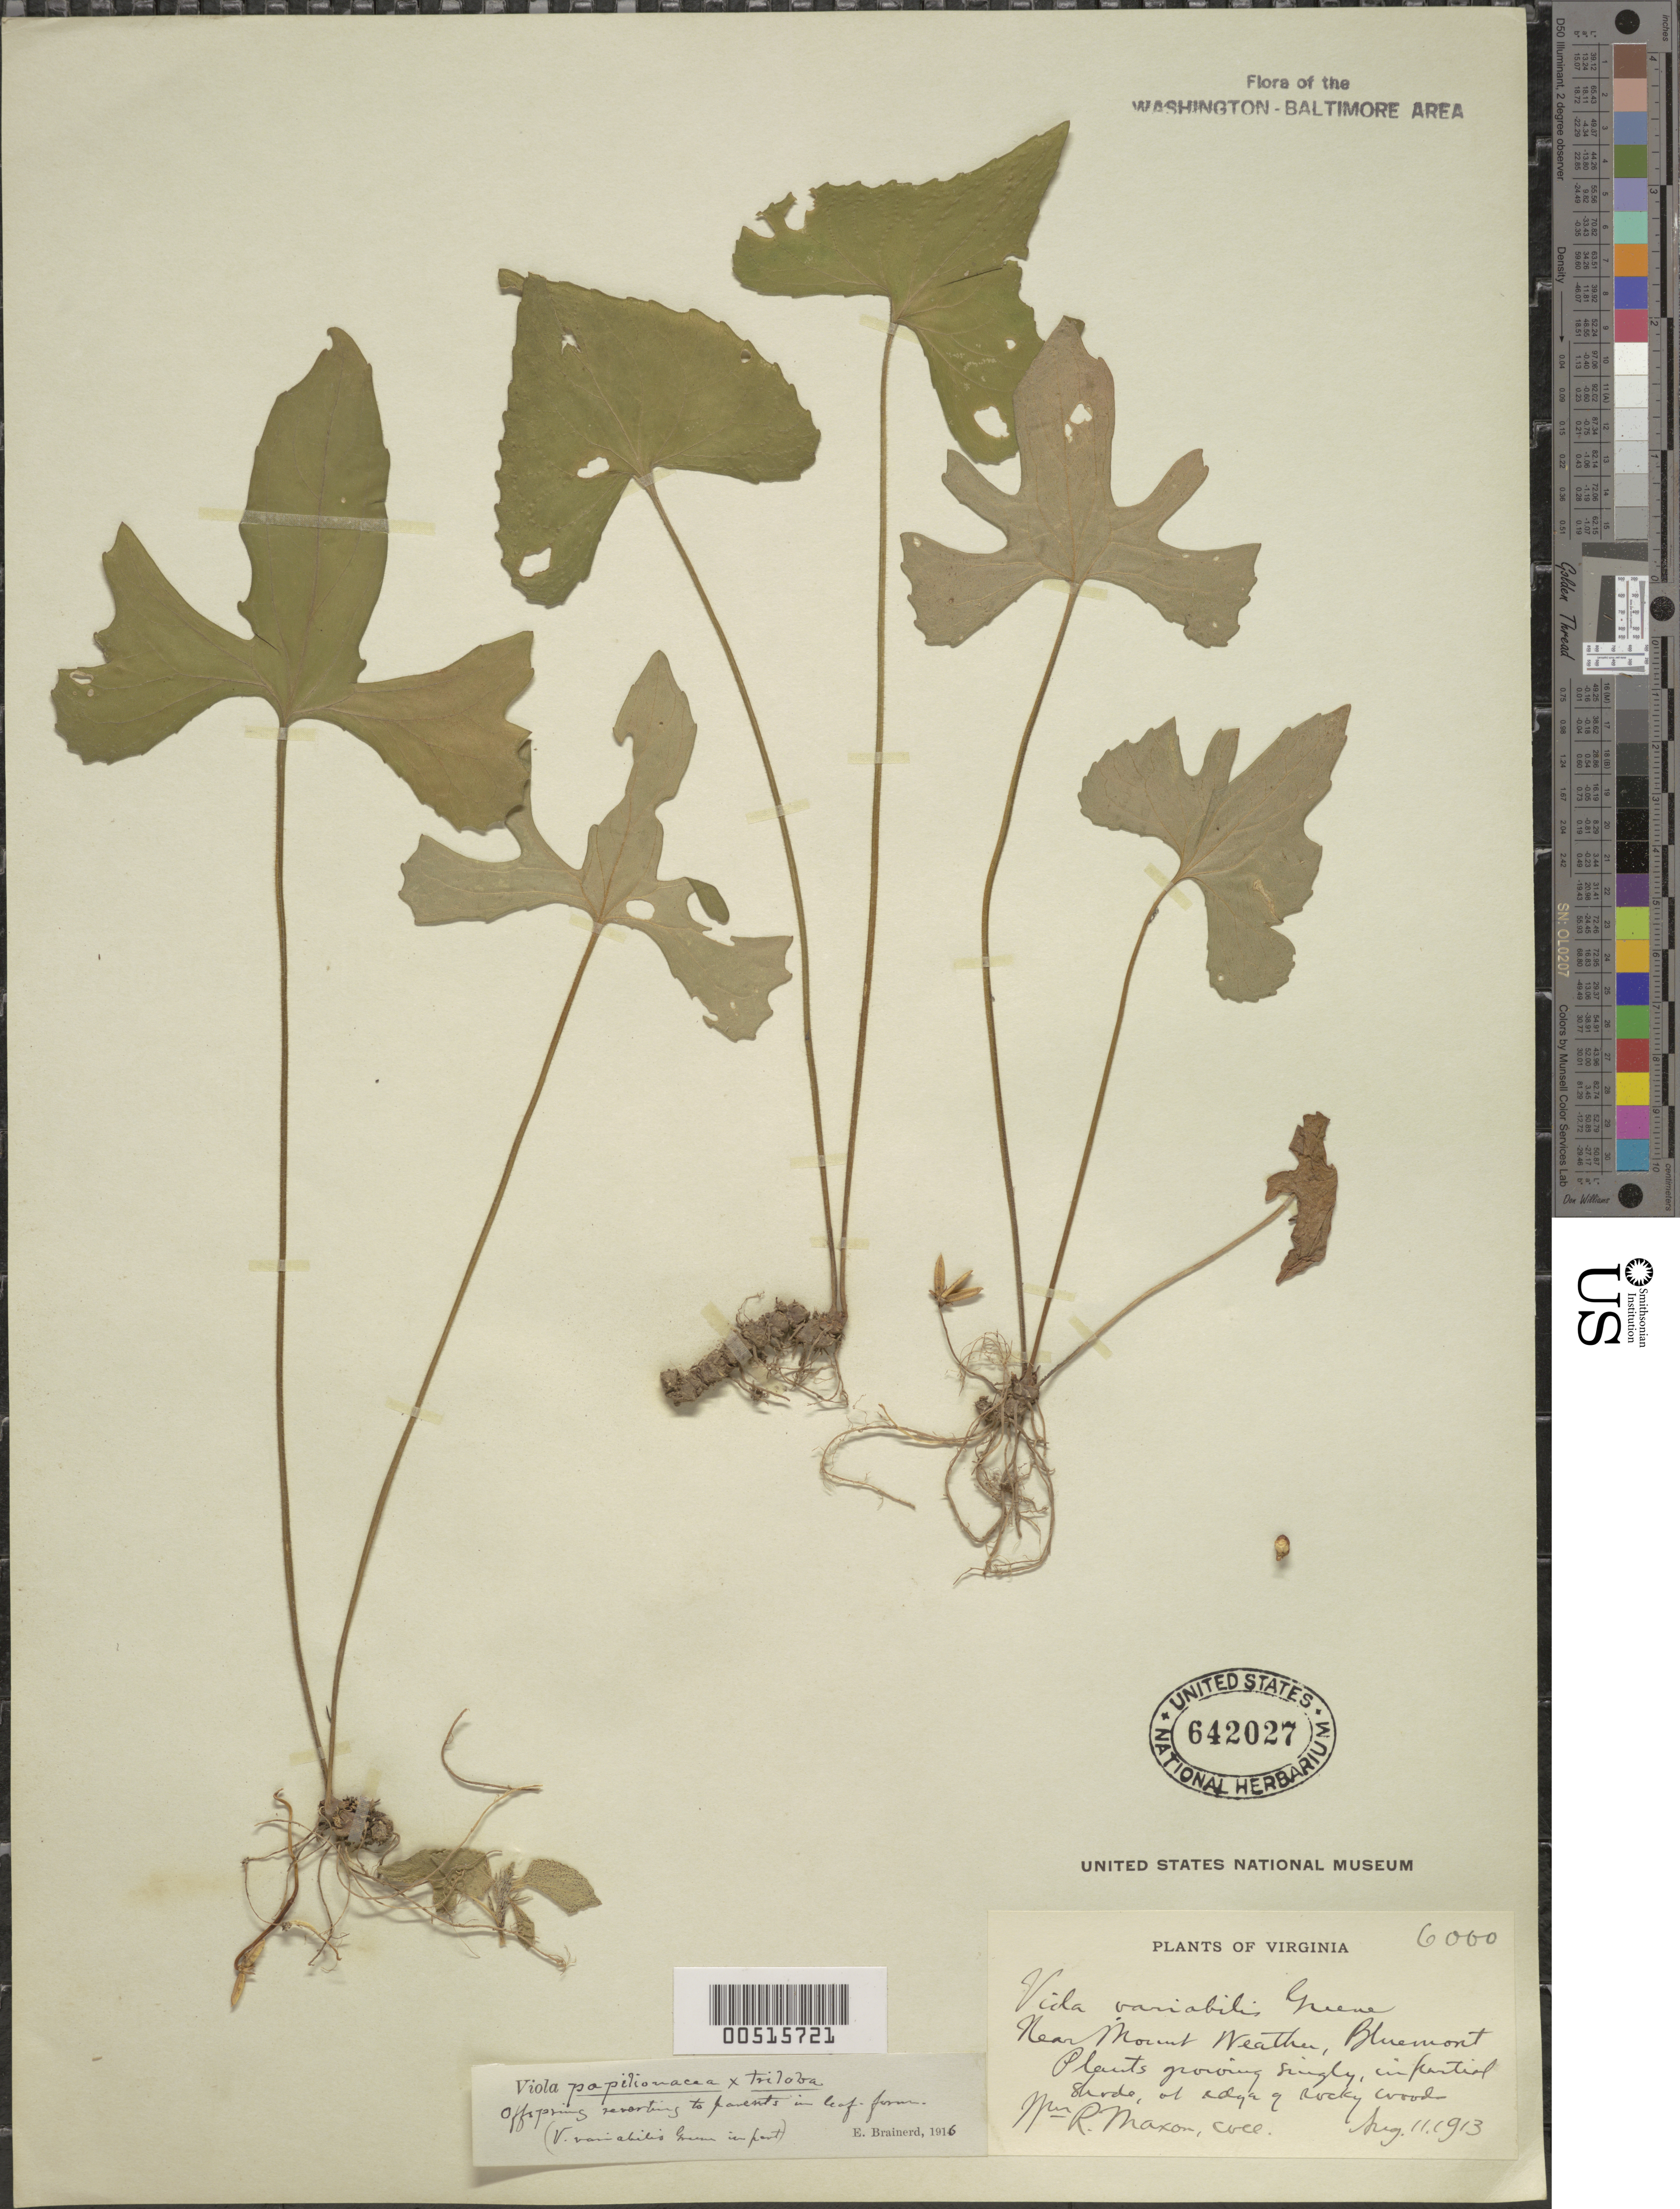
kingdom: Plantae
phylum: Tracheophyta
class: Magnoliopsida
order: Malpighiales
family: Violaceae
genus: Viola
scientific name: Viola sororia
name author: Willd.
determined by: Shetler, Stanwyn G., (US), NMNH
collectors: W. R. Maxon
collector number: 6000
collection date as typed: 11 Aug 1913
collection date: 1913-08-11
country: United States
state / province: Virginia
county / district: Loudoun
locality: Bluemont, near Mount Weather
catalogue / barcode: US 642027